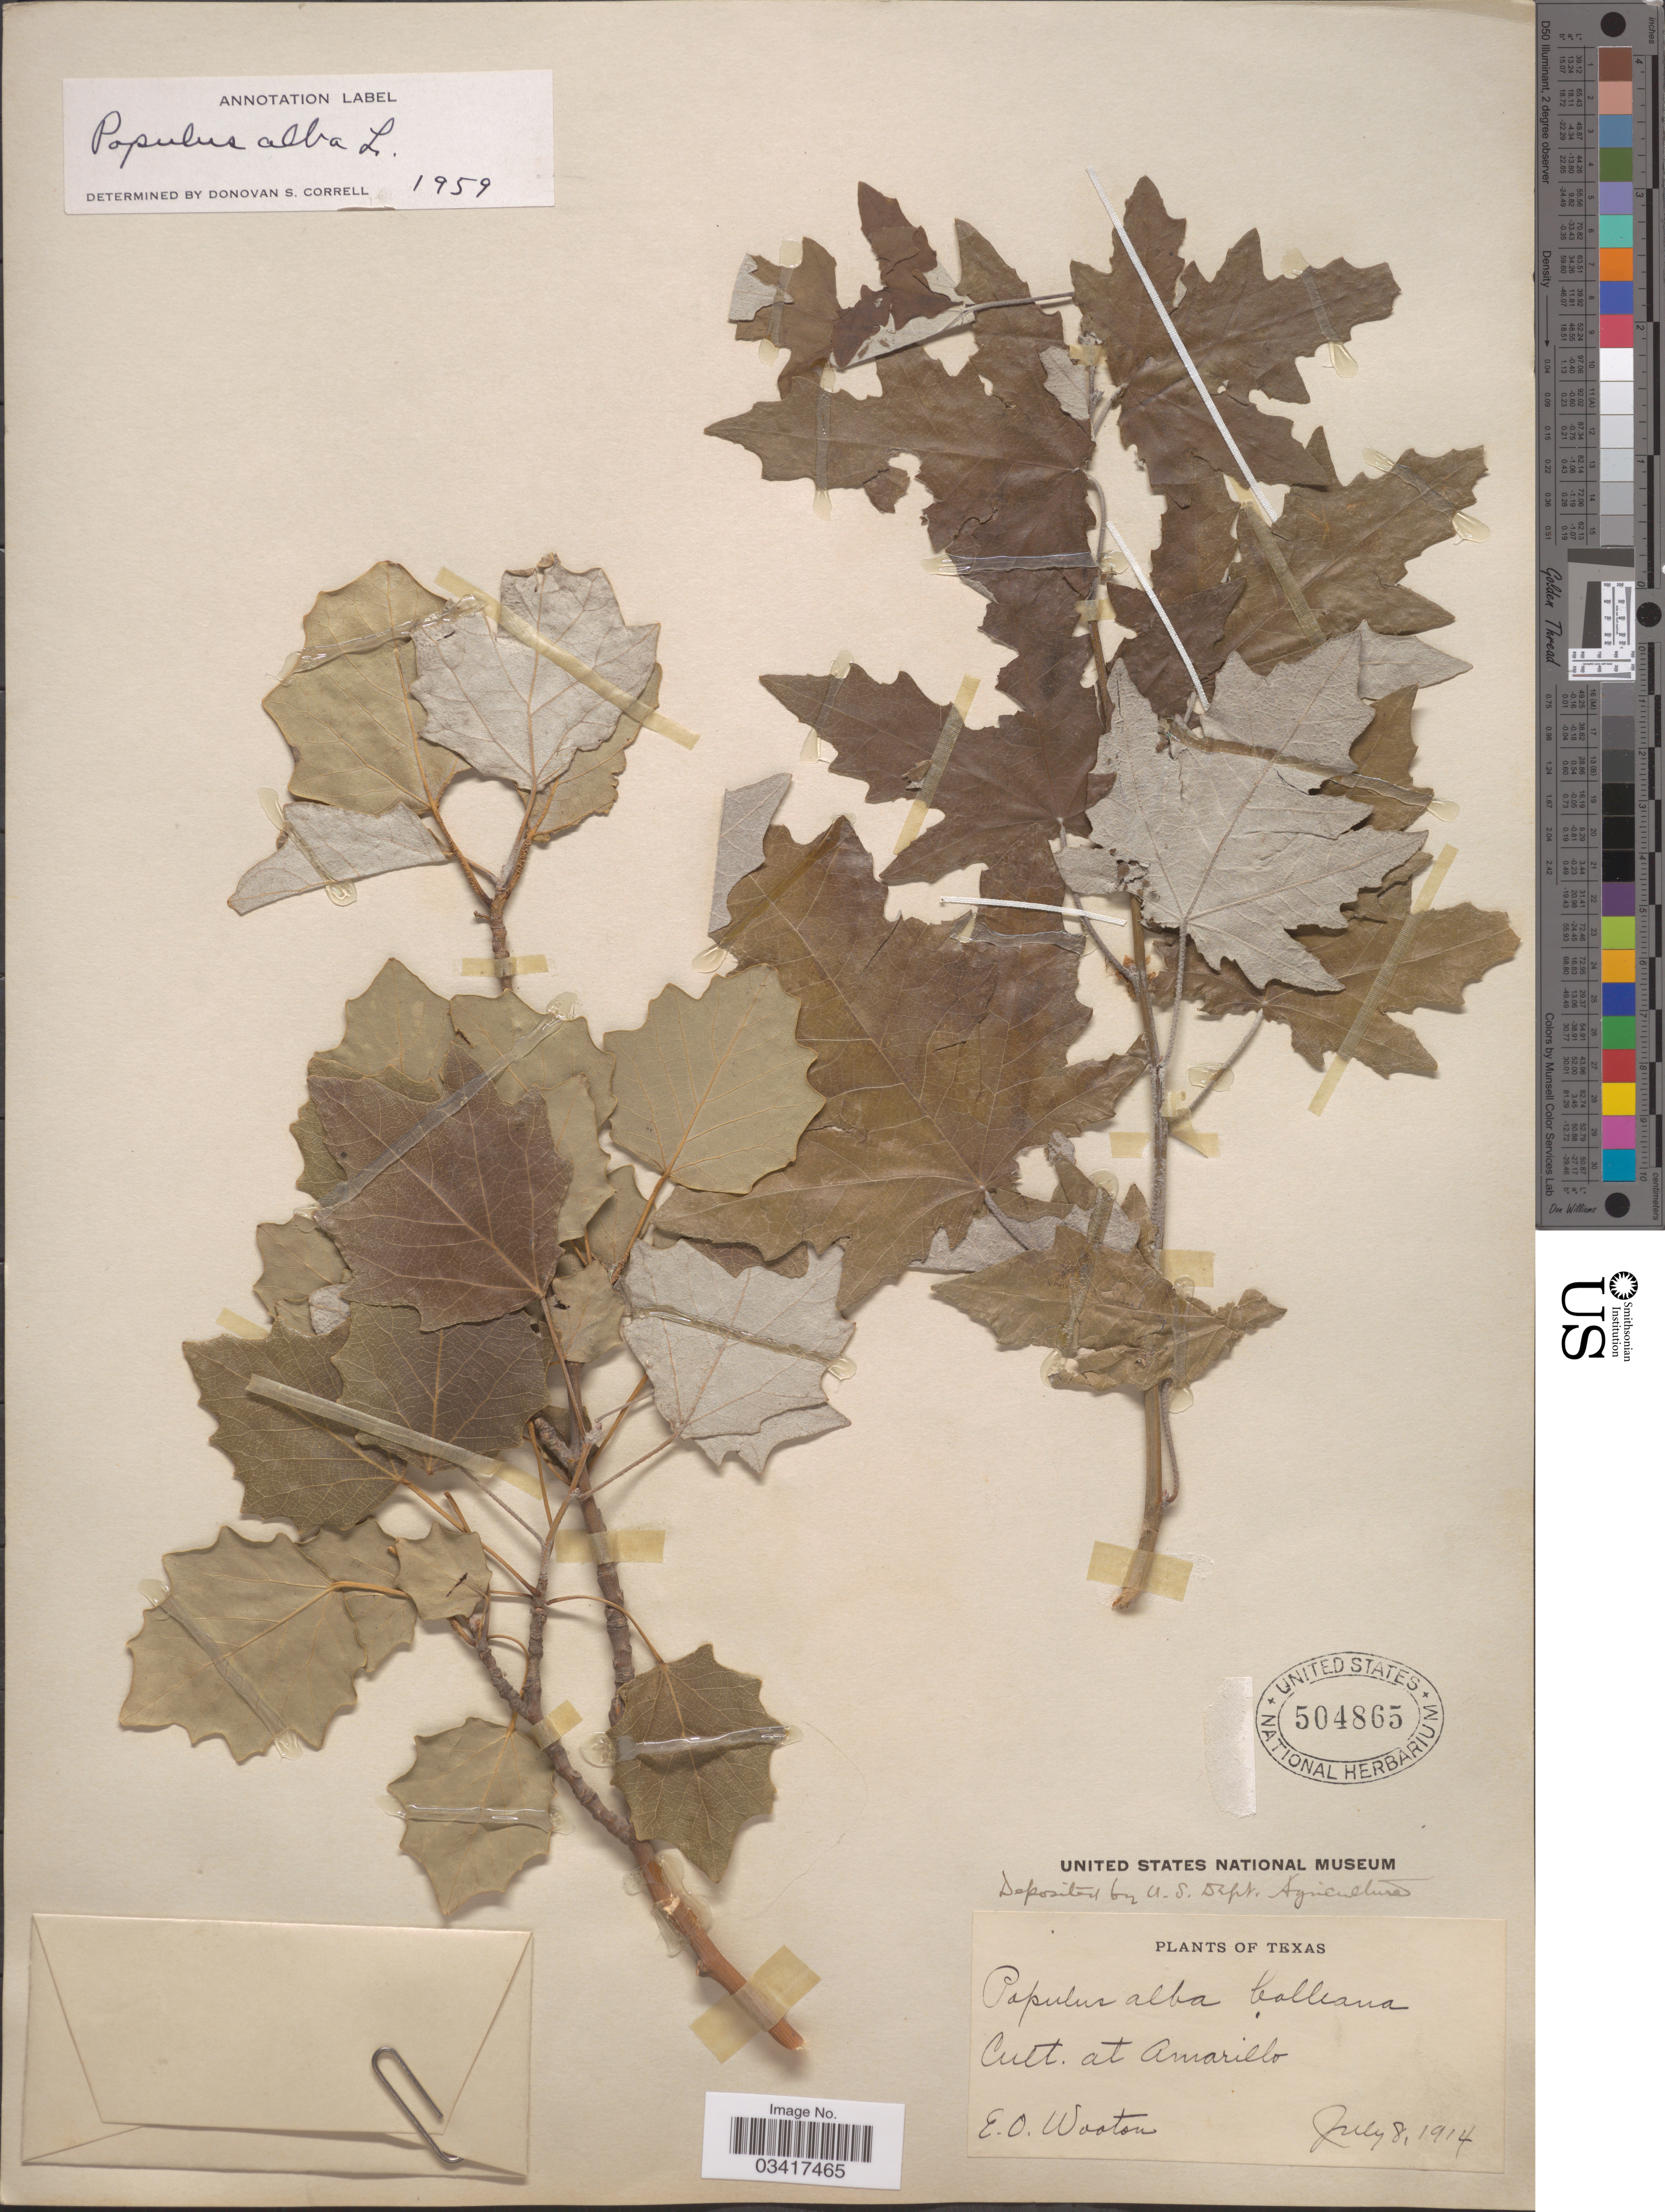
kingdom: Plantae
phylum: Tracheophyta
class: Magnoliopsida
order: Malpighiales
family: Salicaceae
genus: Populus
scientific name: Populus alba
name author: L.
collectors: E. O. Wooton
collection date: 1914-07-08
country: United States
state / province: Texas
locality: Amarillo.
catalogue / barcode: US 504865